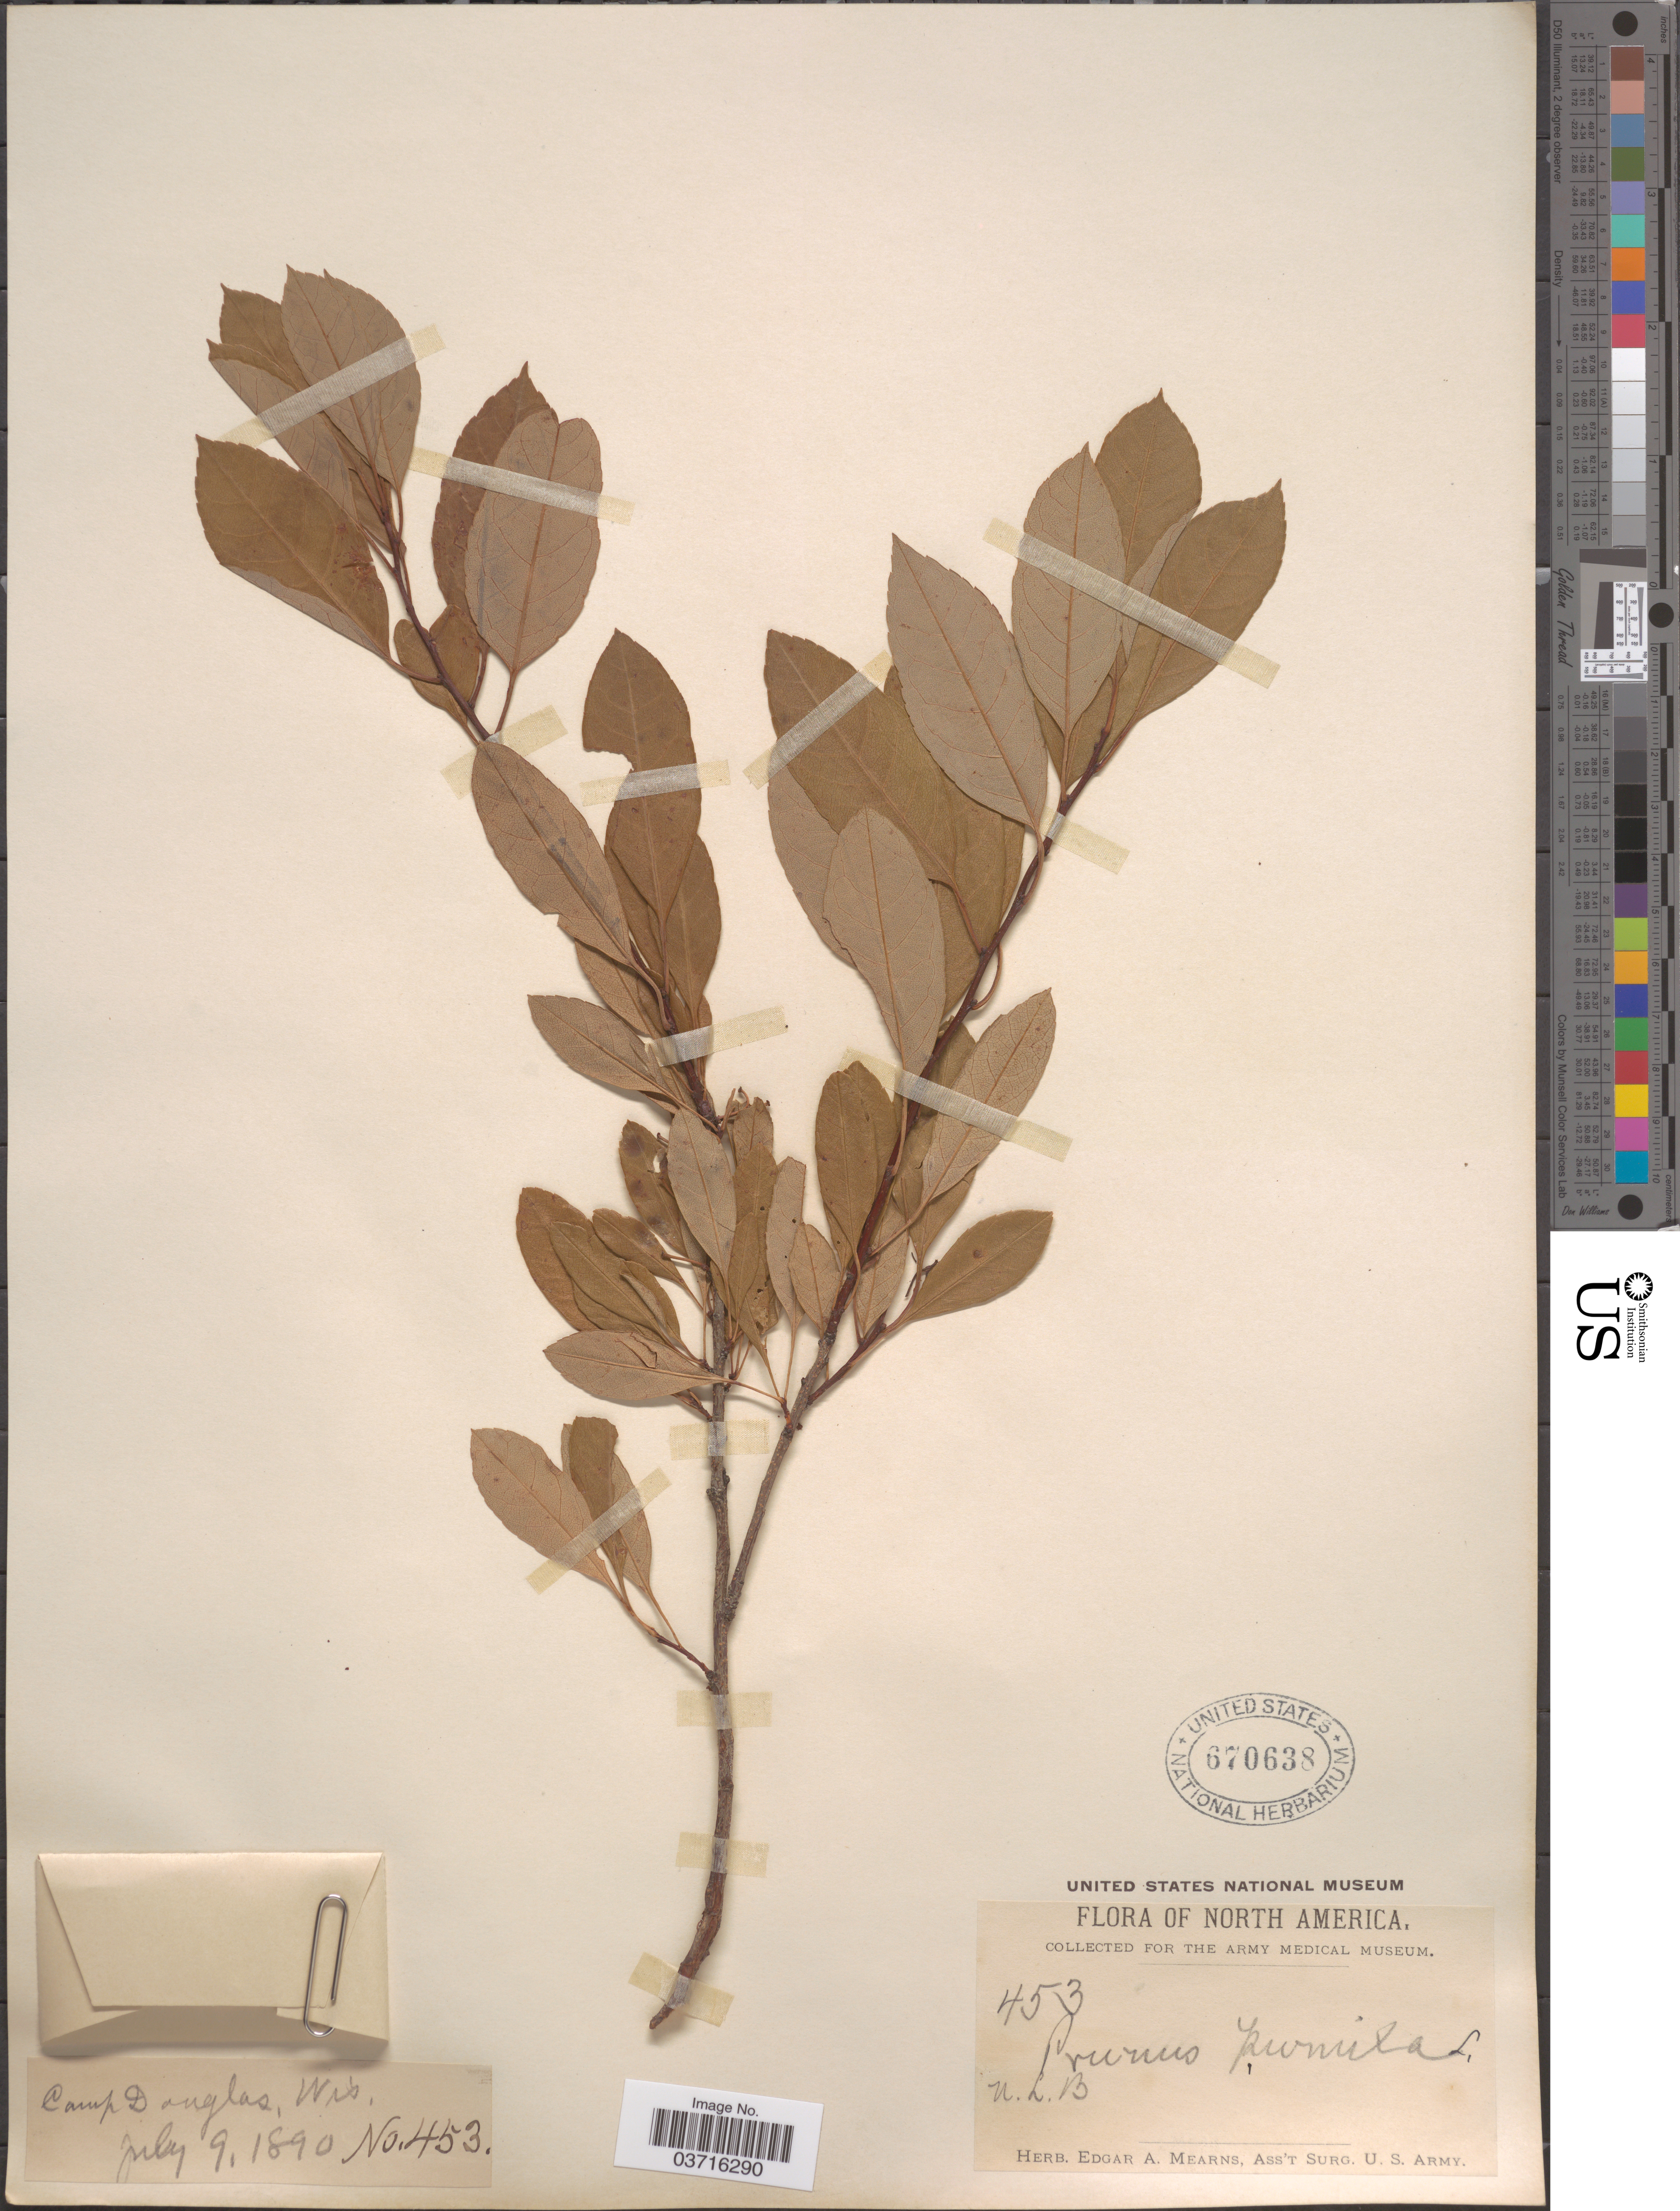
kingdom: Plantae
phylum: Tracheophyta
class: Magnoliopsida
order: Rosales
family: Rosaceae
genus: Prunus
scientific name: Prunus pumila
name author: L.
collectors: N. L. B.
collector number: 453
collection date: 1890-07-09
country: United States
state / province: Wisconsin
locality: Camp Douglas.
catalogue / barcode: US 670638